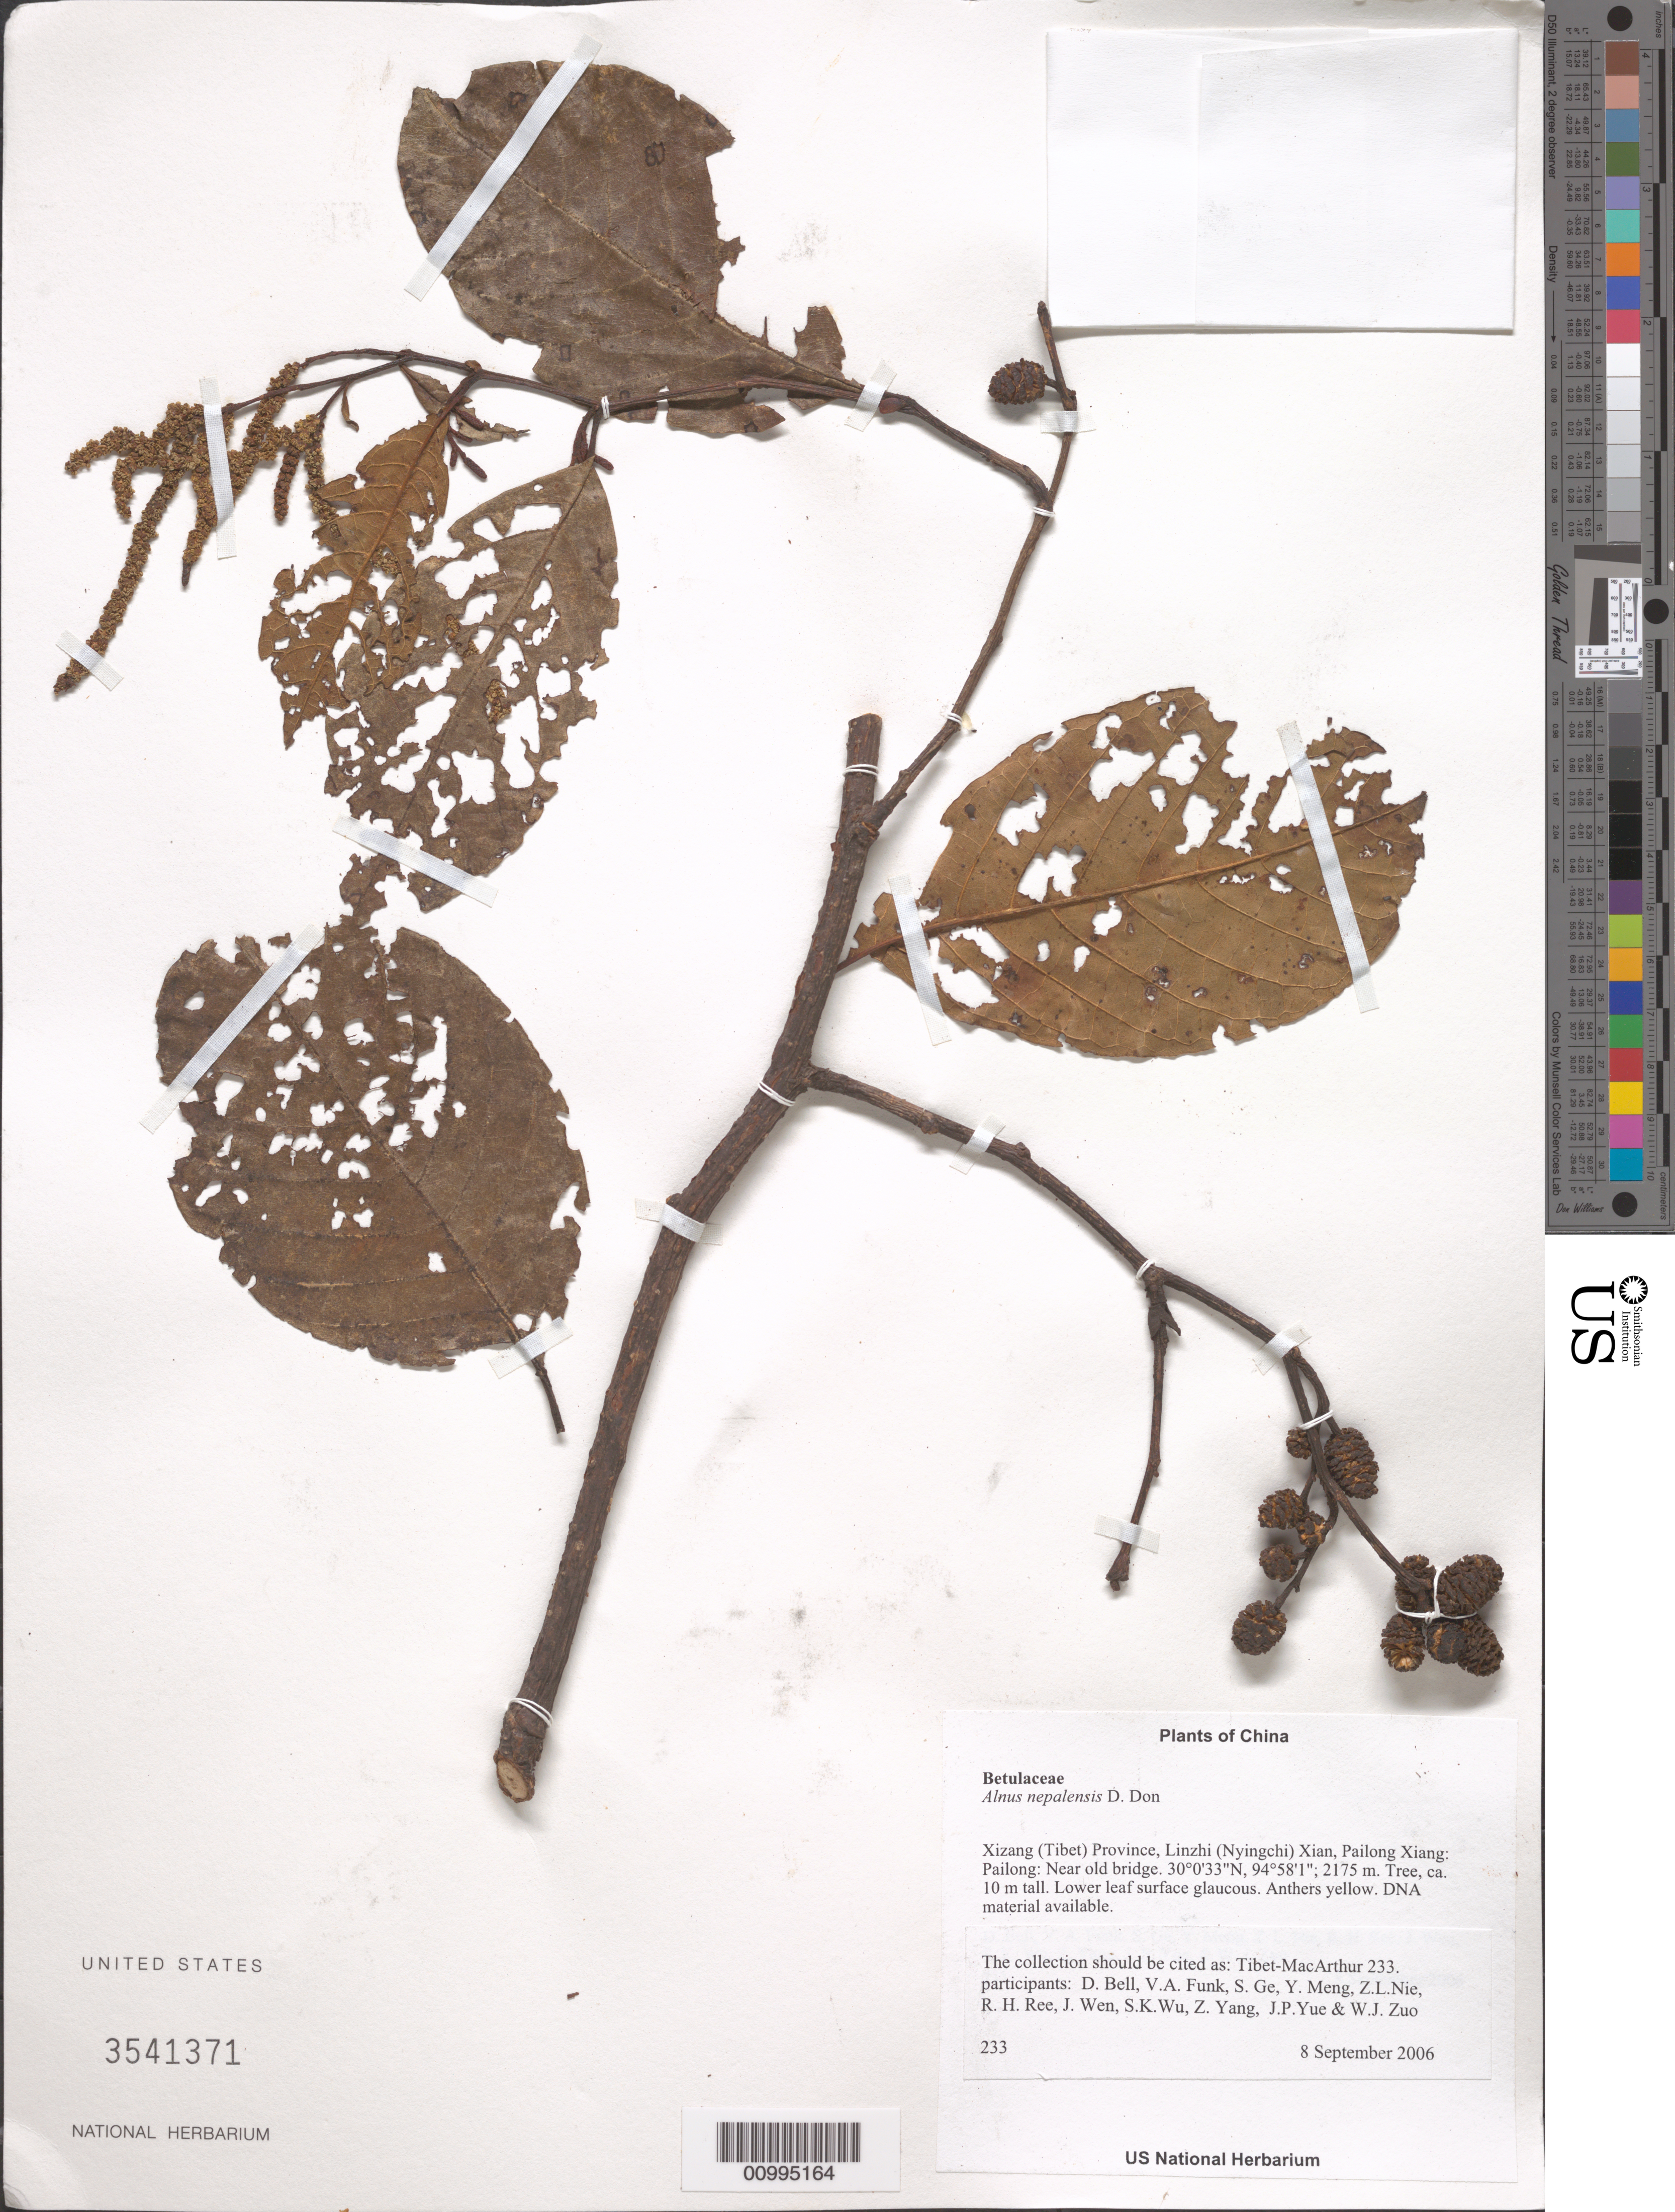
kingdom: Plantae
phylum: Tracheophyta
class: Magnoliopsida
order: Fagales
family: Betulaceae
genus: Alnus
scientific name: Alnus nepalensis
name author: D. Don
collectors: Tibet-MacArthur, D. A. Bell, V. Funk, S. Ge, Y. Meng, Z. Nie, R. Ree, J. Wen, S. K. Wu, Z. Yang, J. Yue & W. Zuo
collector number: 233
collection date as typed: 08 Sep 2006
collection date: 2006-09-08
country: China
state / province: Xizang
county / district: Linzhi (Nyingchi) Xian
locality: Pailong Xiang: Pailong. Near old bridge.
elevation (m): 2175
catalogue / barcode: US 3541371